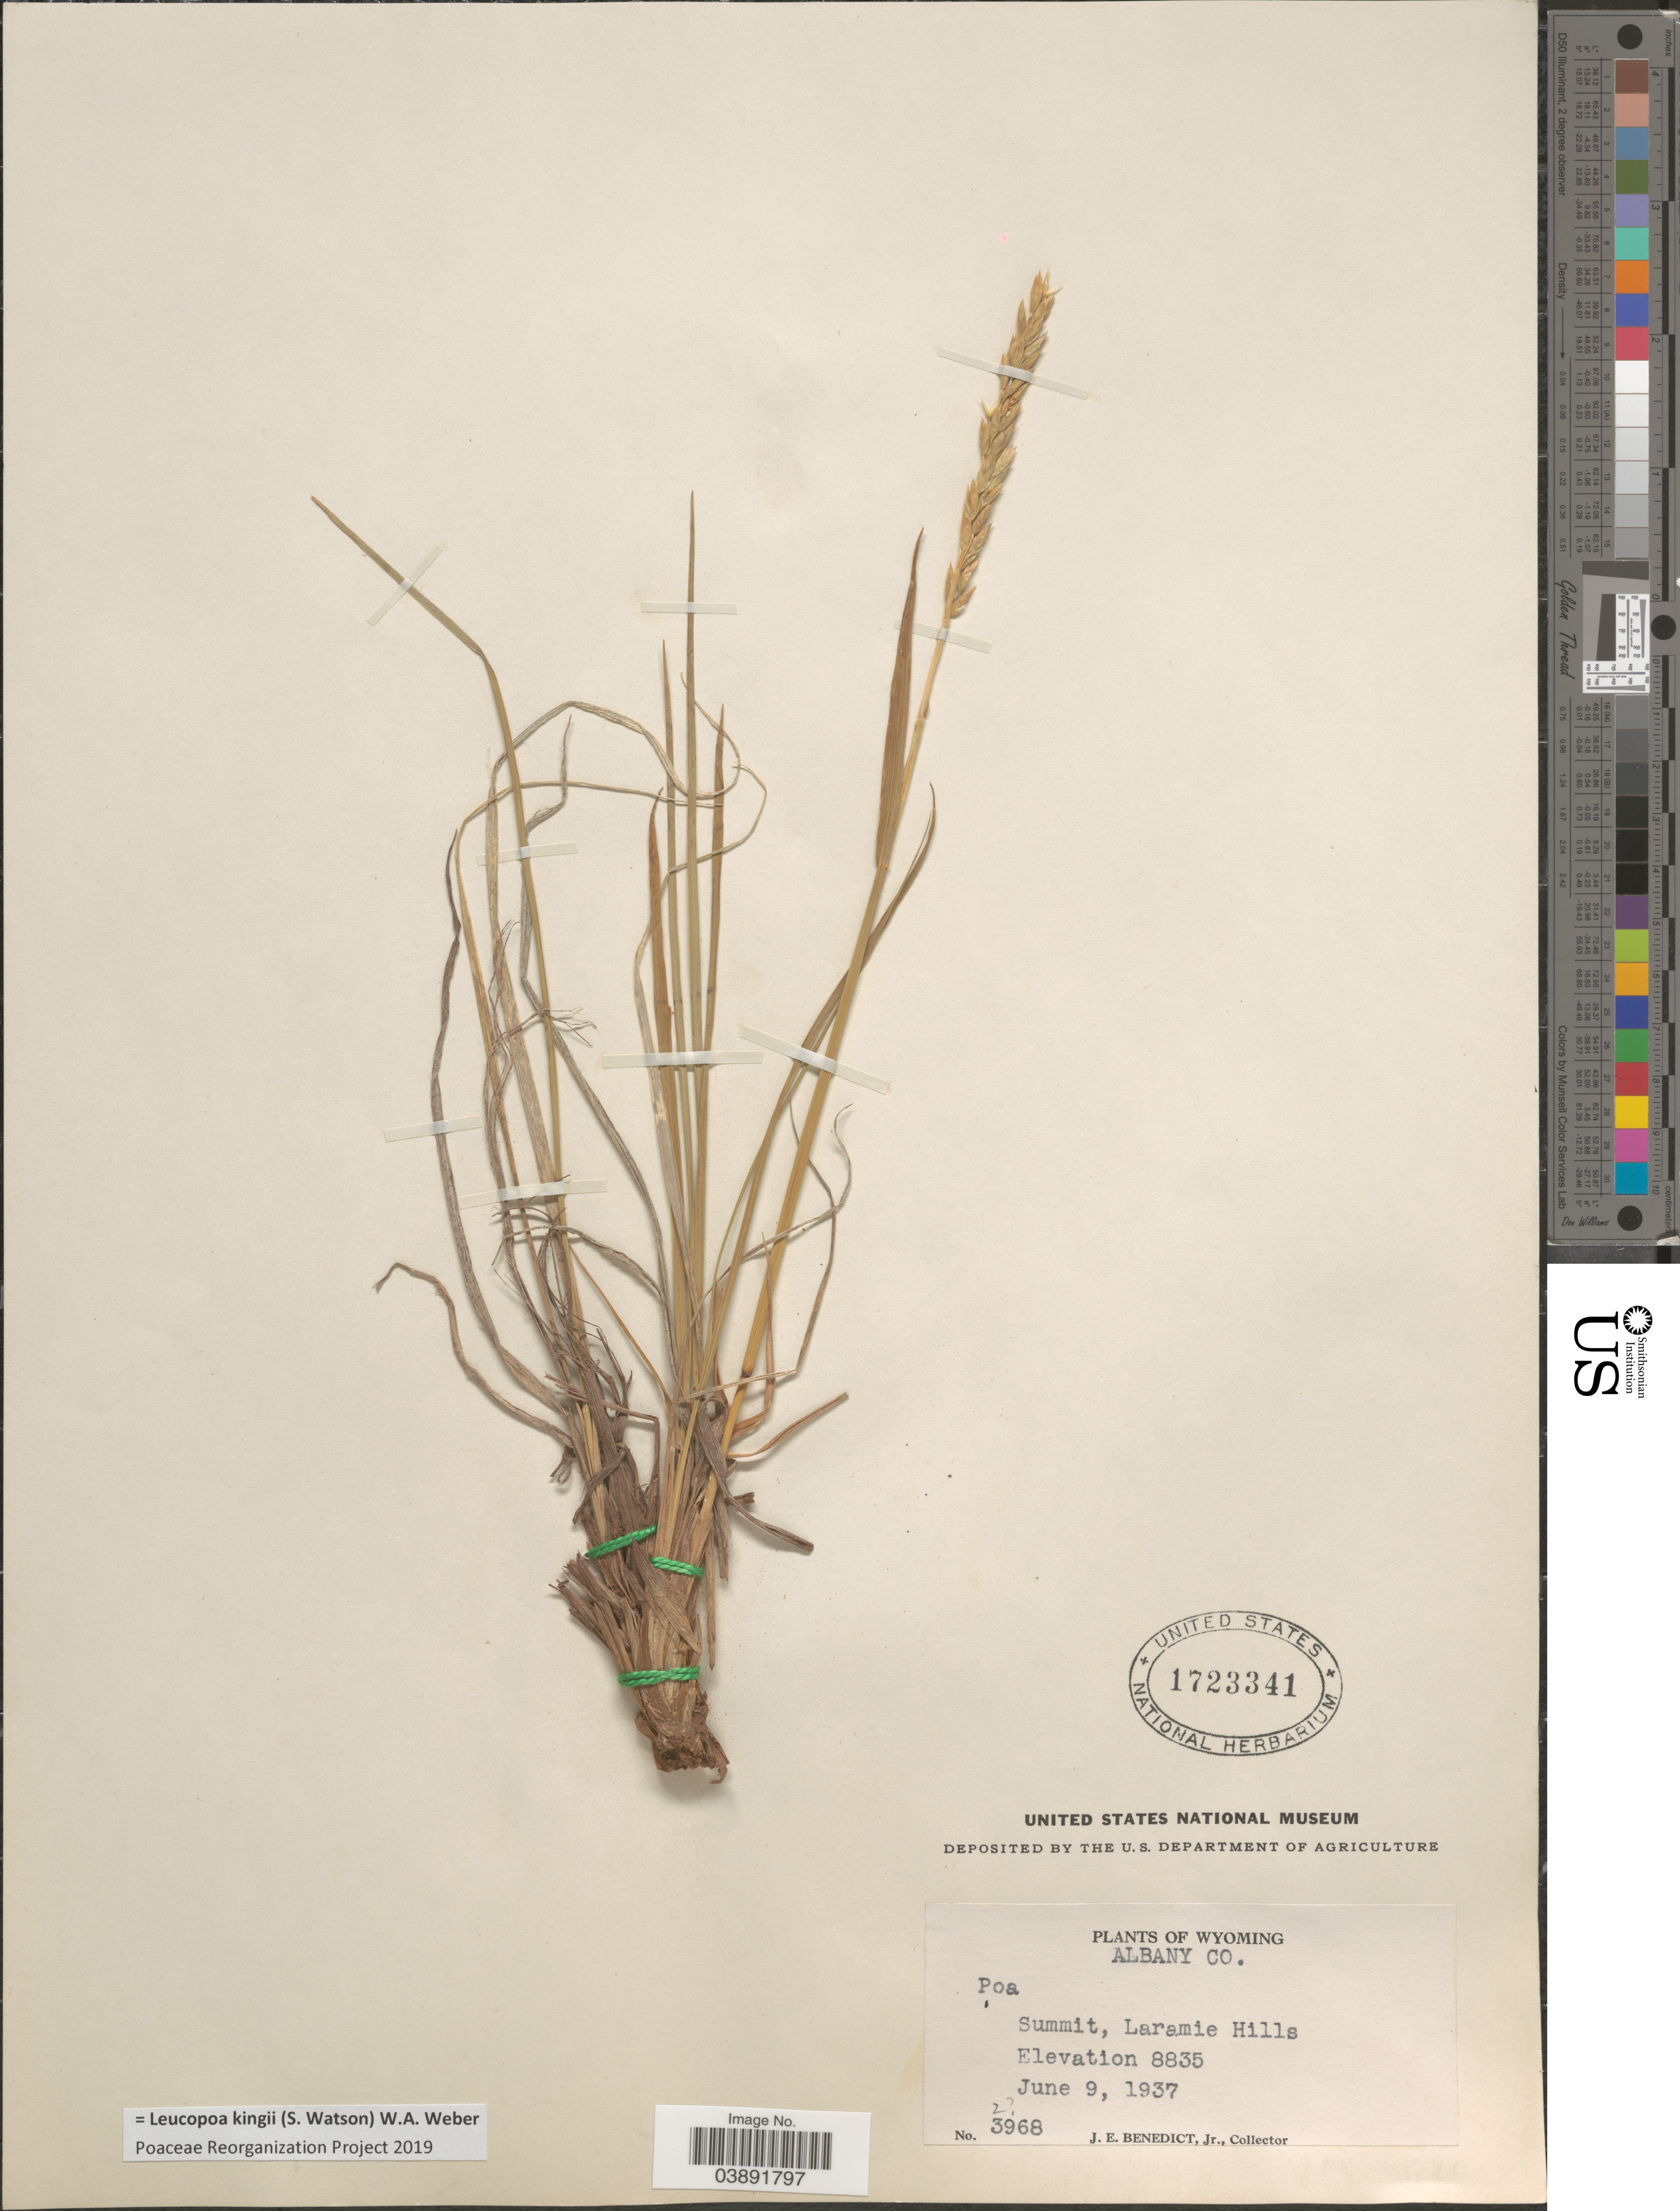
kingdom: Plantae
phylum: Tracheophyta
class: Liliopsida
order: Poales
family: Poaceae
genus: Hesperochloa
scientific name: Hesperochloa kingii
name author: (S. Watson) Rydb.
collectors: J. Benedict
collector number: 3968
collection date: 1937-06-09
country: United States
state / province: Wyoming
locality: Albany Co. Summit, Laramie Hills.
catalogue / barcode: US 1723341